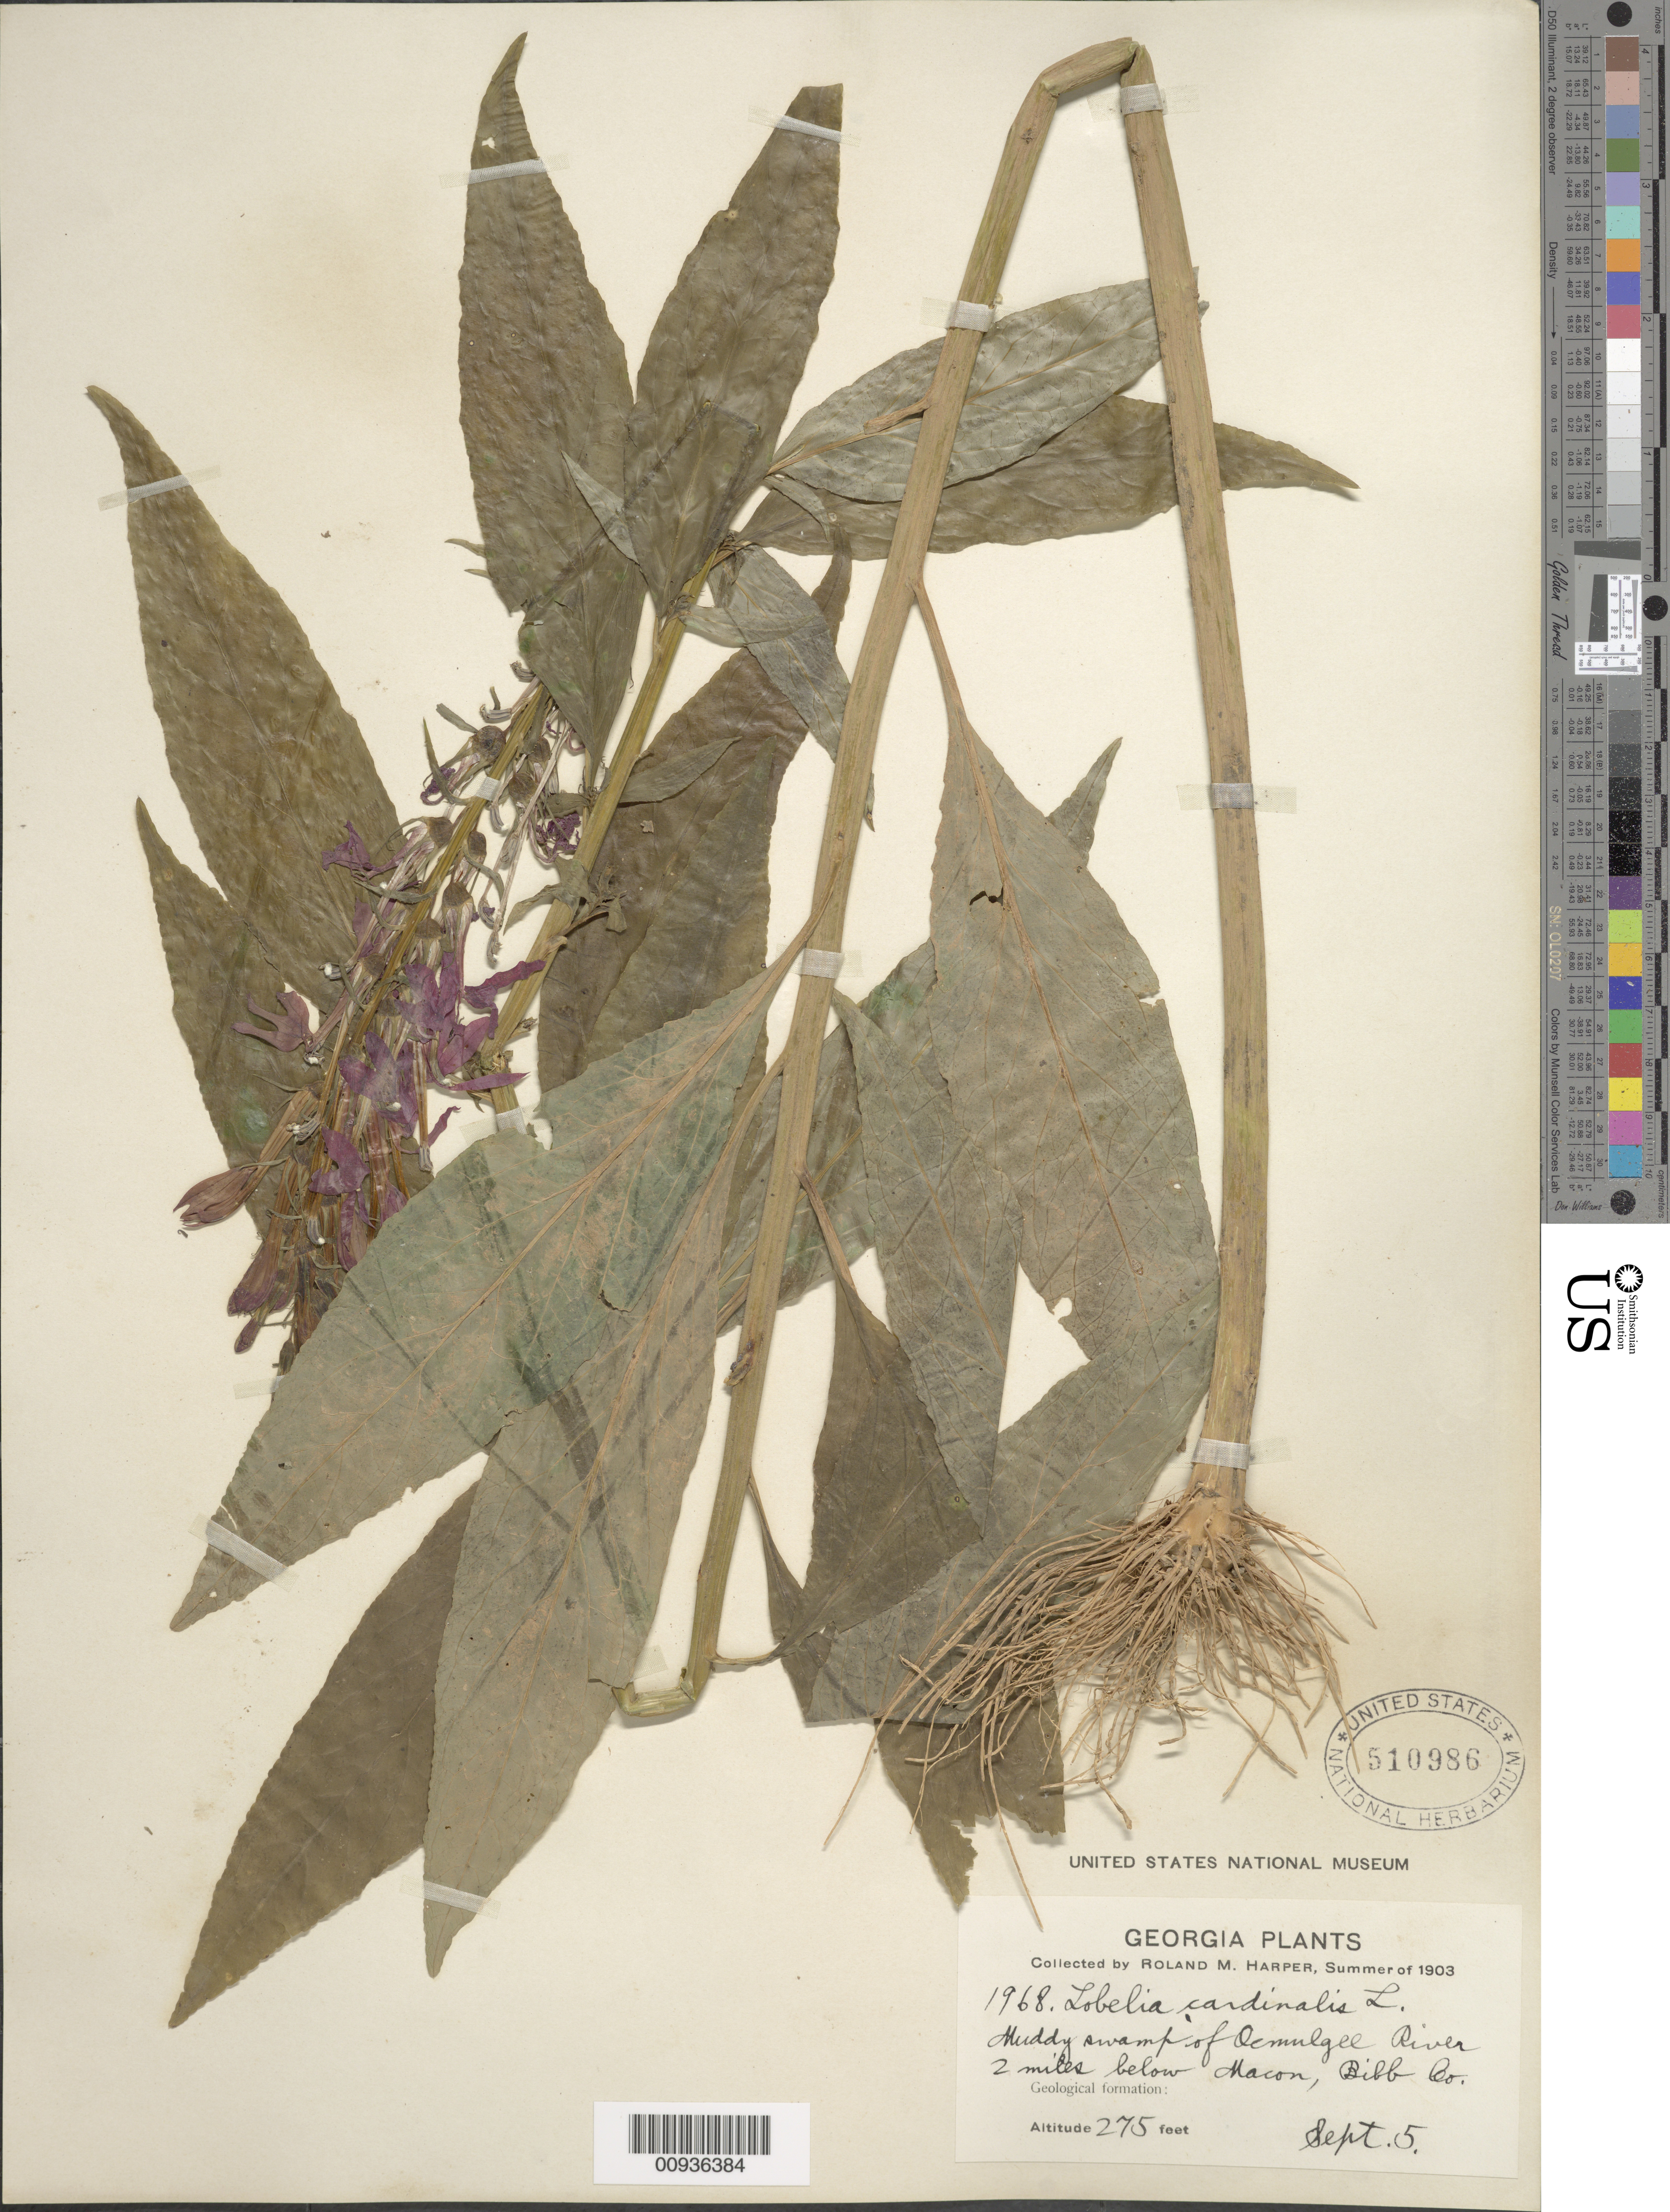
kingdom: Plantae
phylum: Tracheophyta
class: Magnoliopsida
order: Asterales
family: Campanulaceae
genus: Lobelia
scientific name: Lobelia cardinalis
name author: L.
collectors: R. Harper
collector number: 1968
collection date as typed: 05 Sep 1903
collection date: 1903-09-05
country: United States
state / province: Georgia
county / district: Bibb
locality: Macon, 2 miles below, Ocmulgee River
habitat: muddy swamp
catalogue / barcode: US 510986